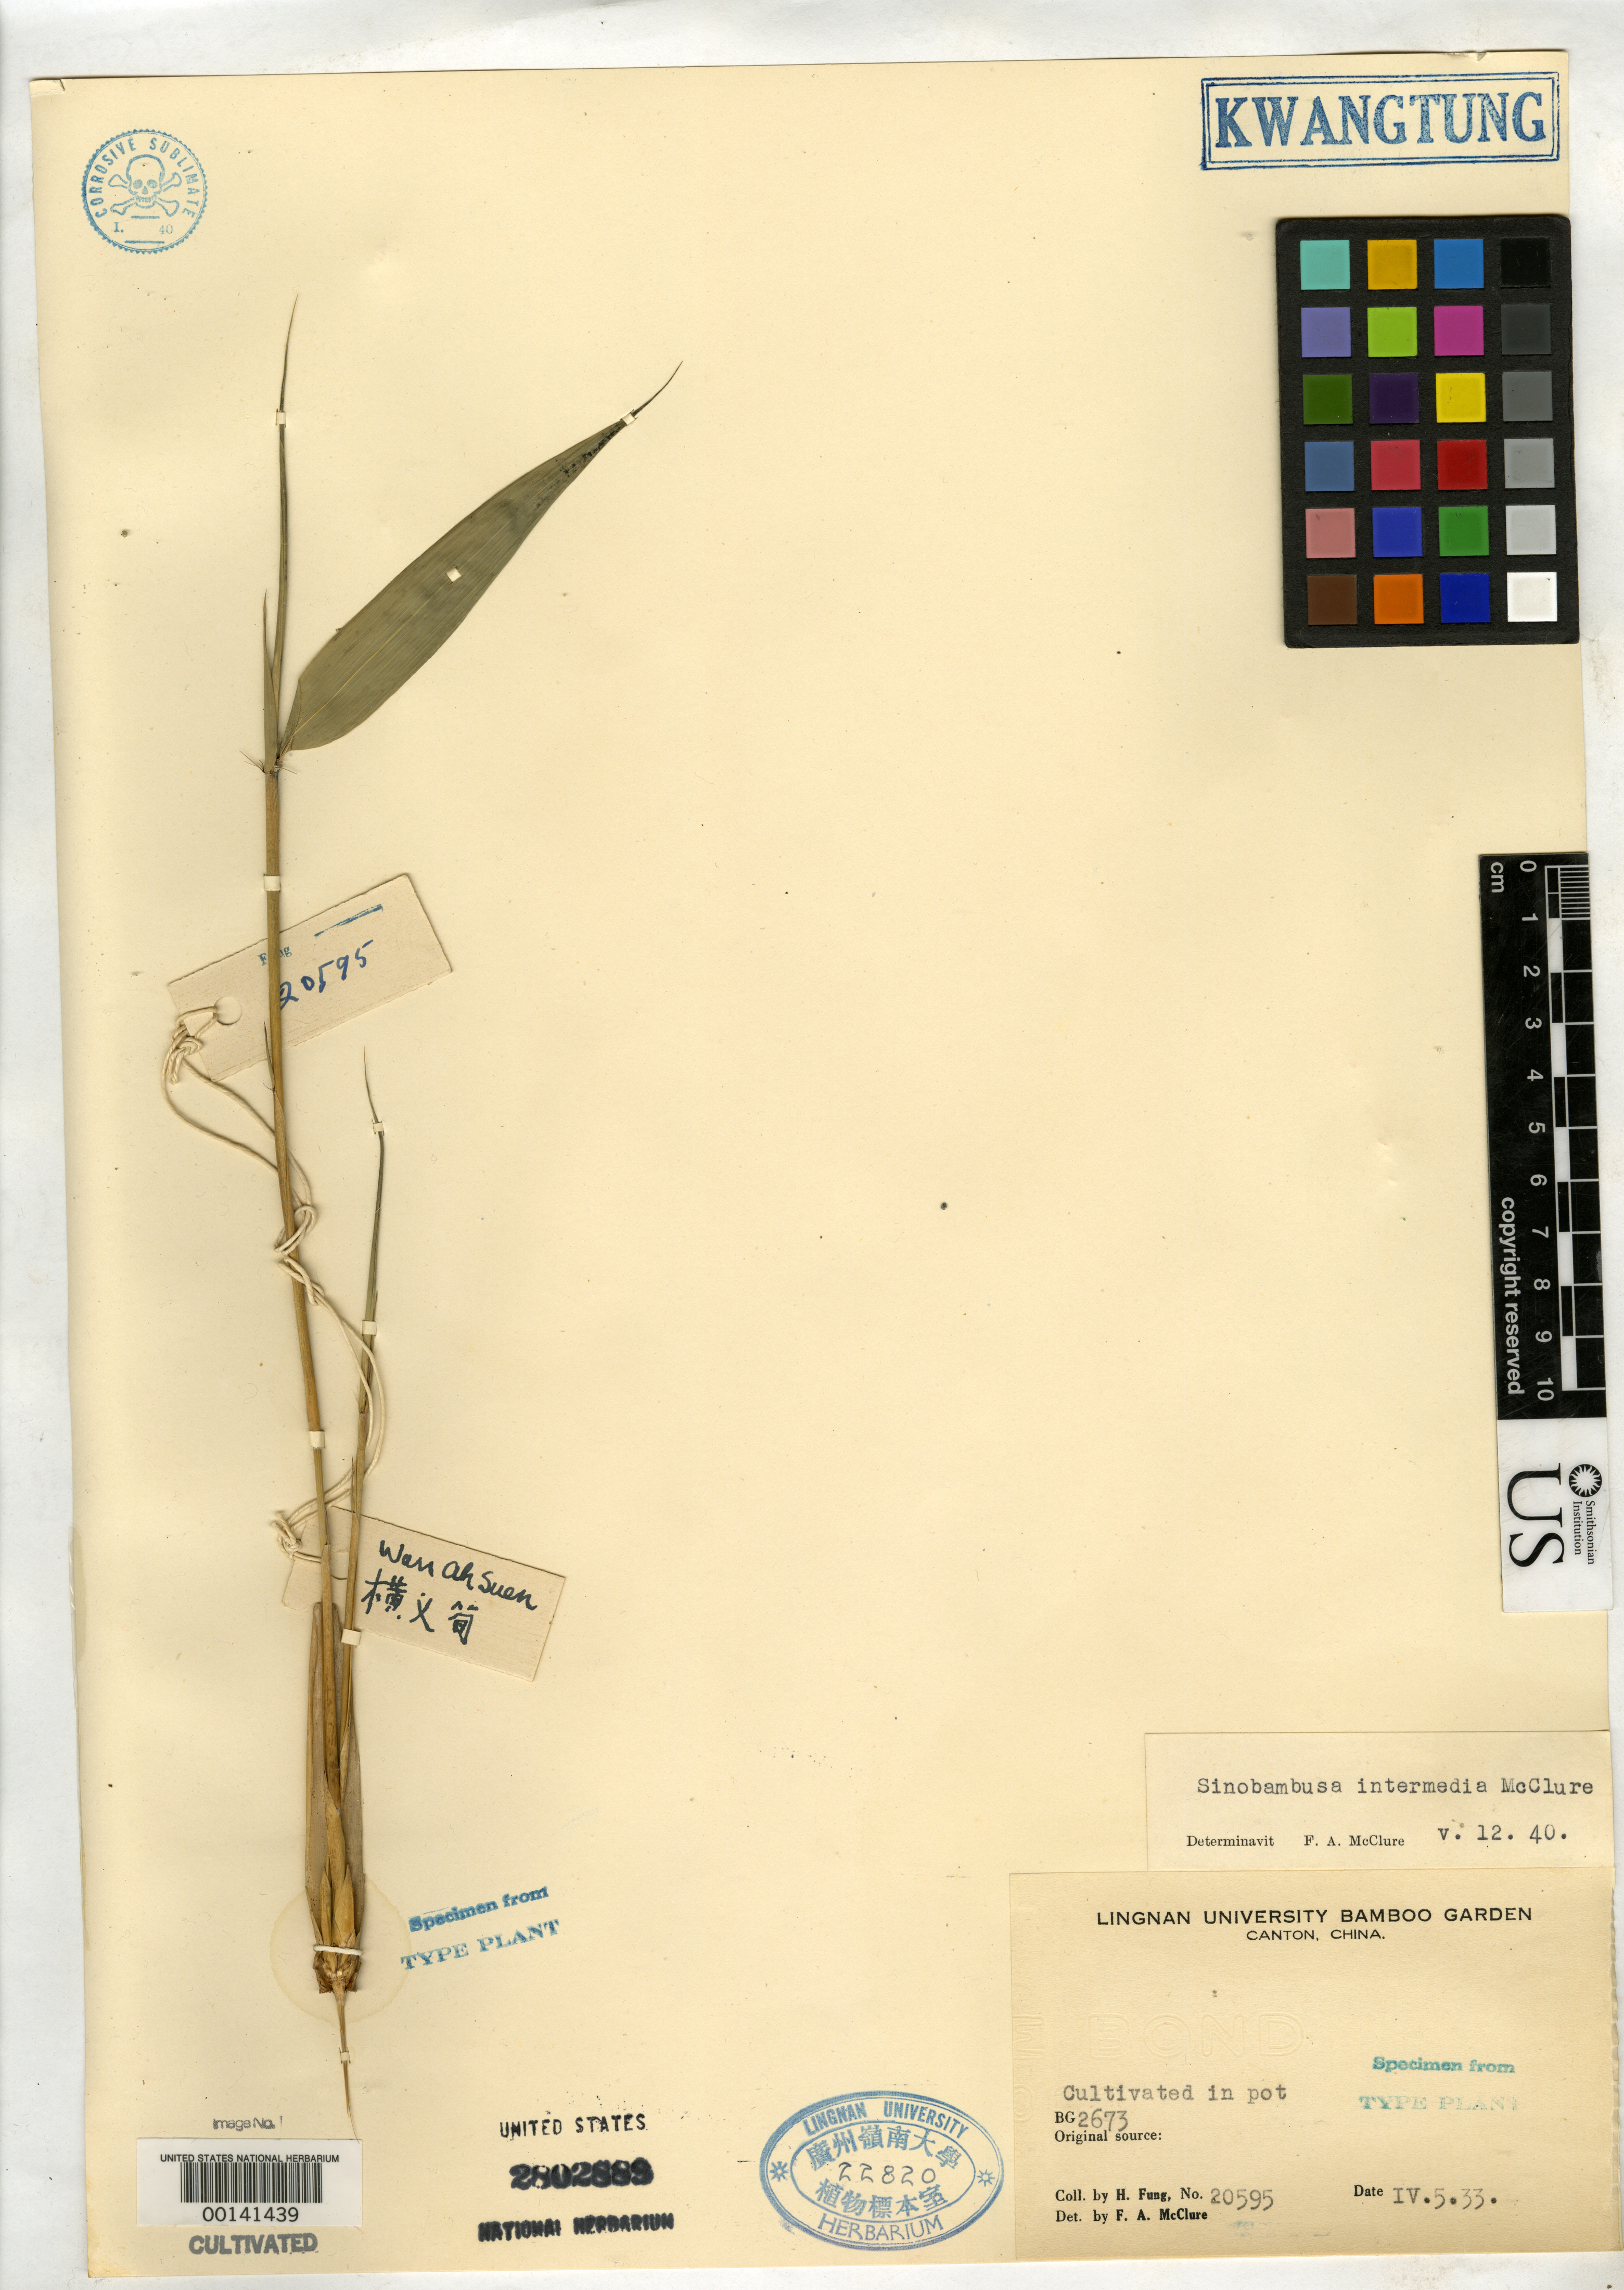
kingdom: Plantae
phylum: Tracheophyta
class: Liliopsida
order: Poales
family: Poaceae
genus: Sinobambusa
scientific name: Sinobambusa intermedia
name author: McClure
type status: Type Collection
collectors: H. L. Fung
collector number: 20595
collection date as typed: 05 Apr 1933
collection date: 1933-04-05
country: China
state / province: Guangdong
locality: Chue Ts'uen, Tseng-ch'eng Dist.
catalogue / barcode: US 2802889